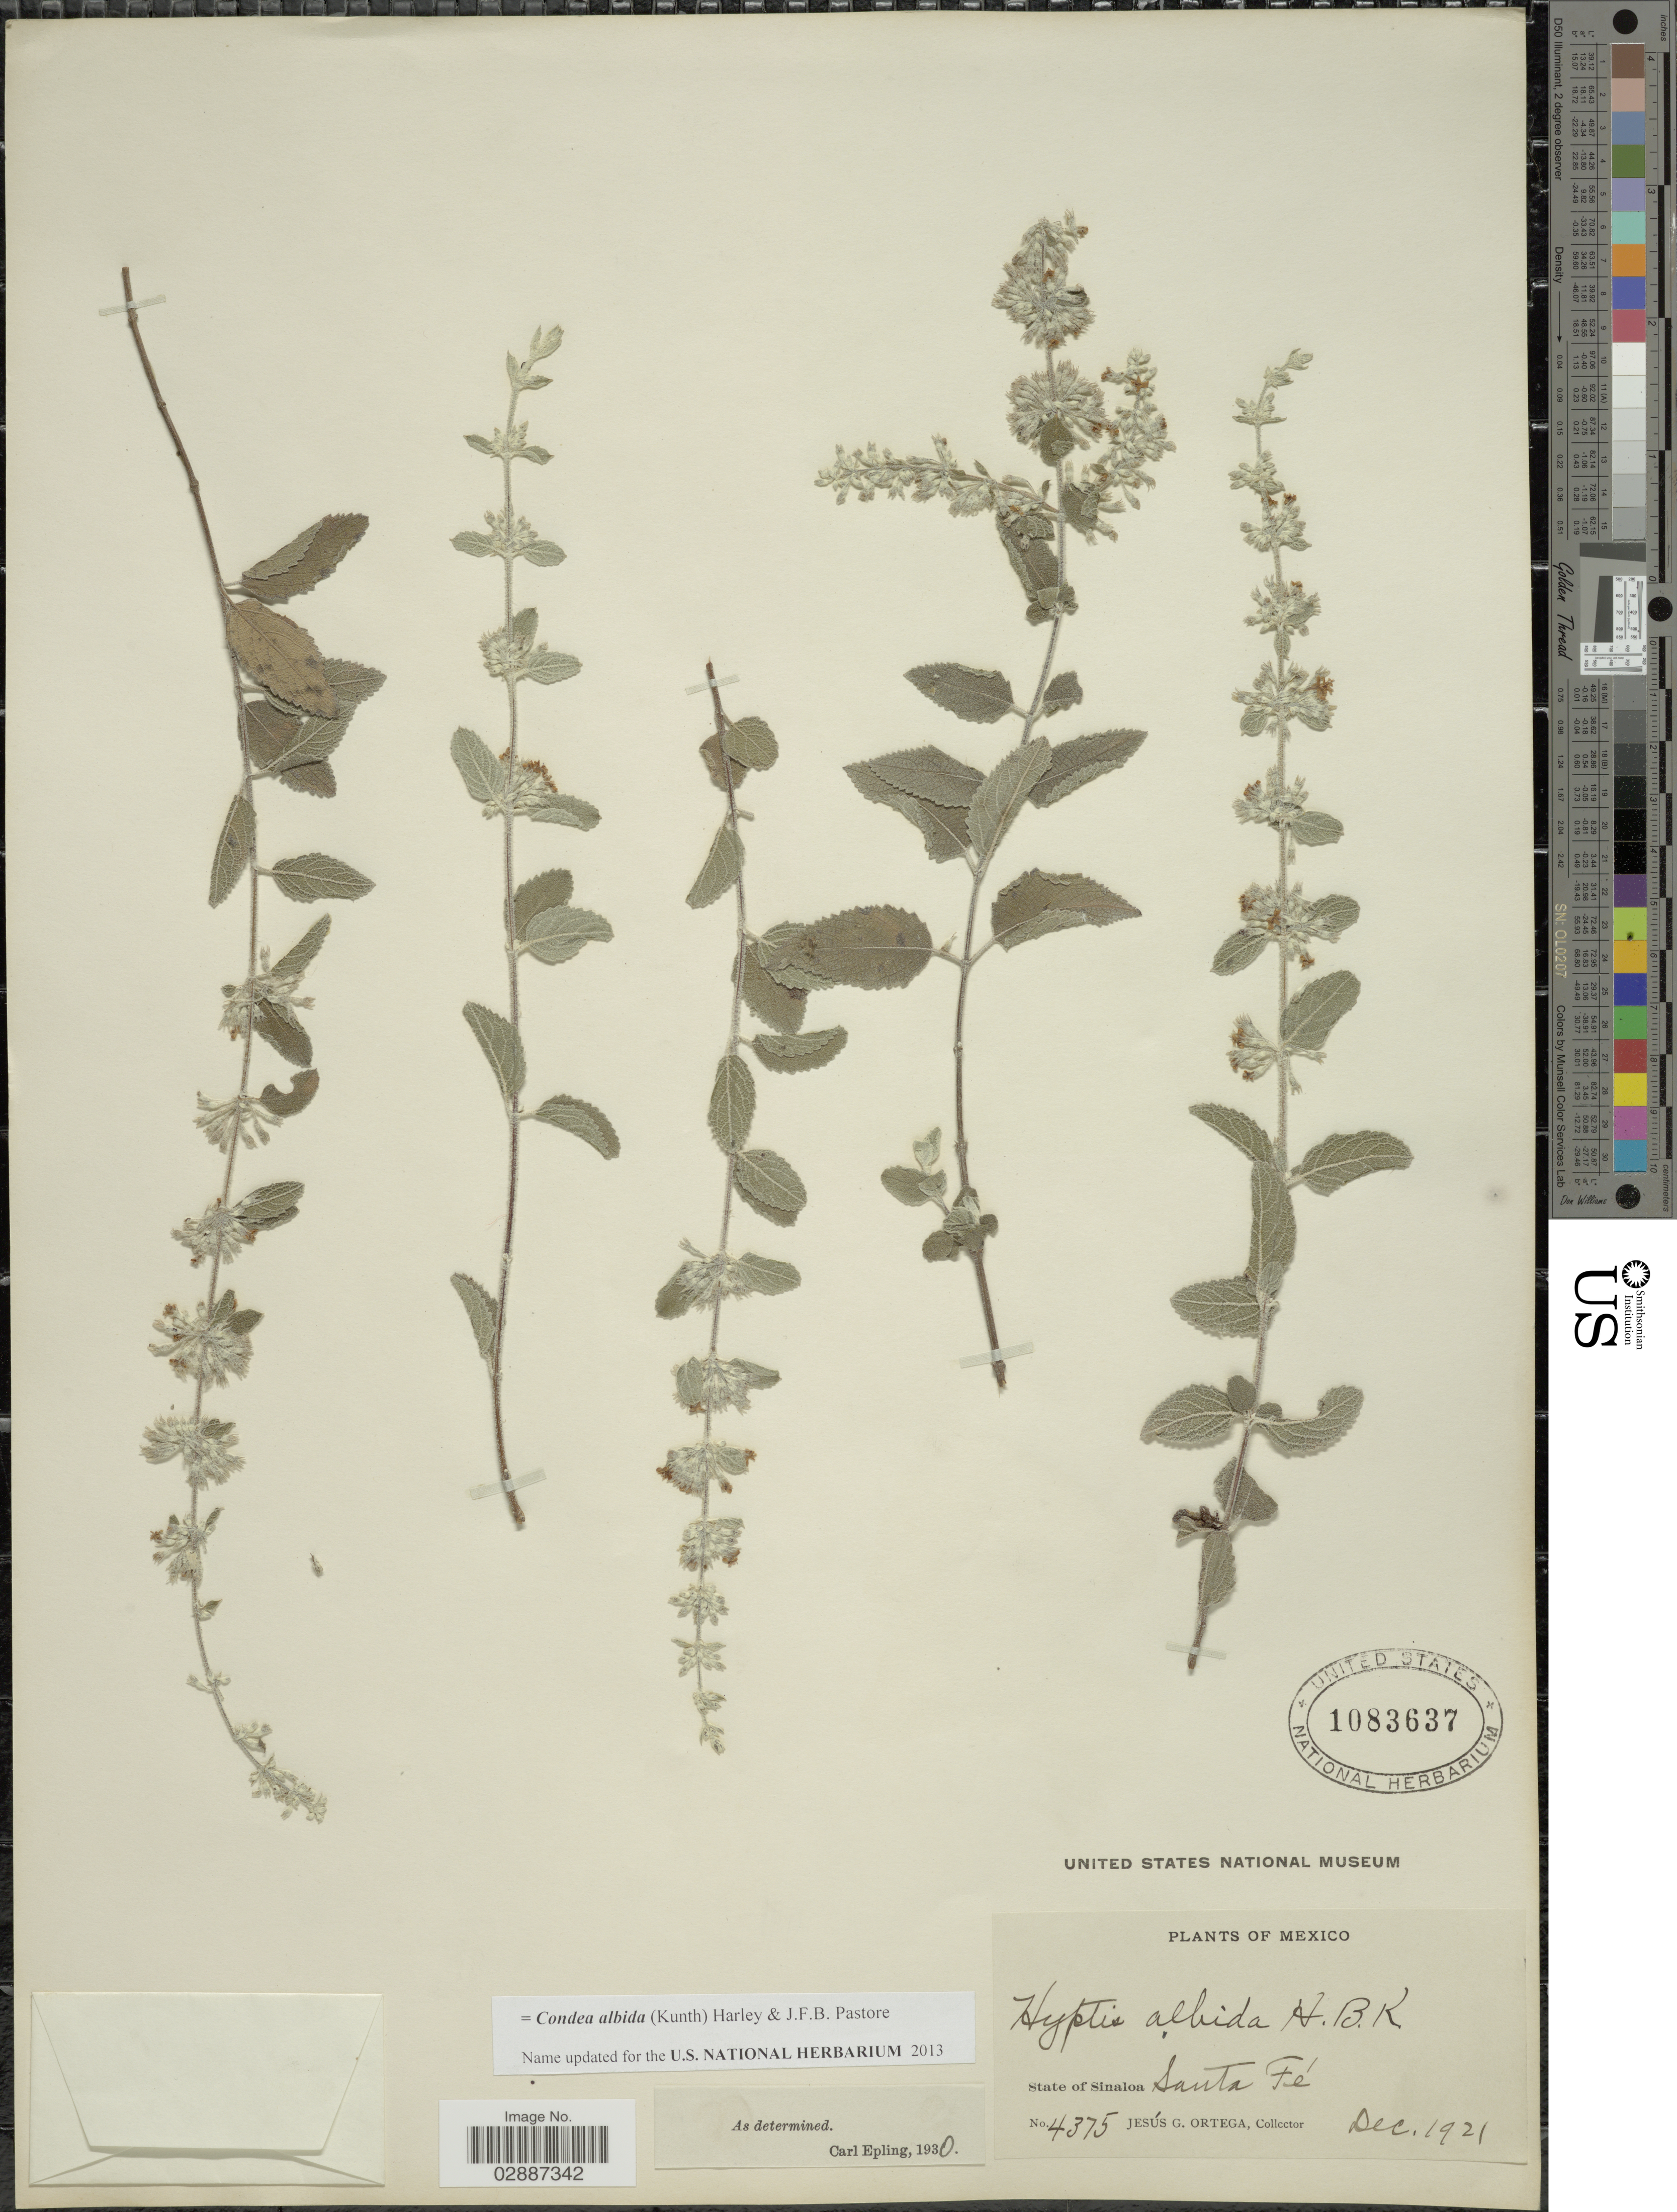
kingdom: Plantae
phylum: Tracheophyta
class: Magnoliopsida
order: Lamiales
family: Lamiaceae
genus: Condea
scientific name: Condea albida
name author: (Kunth) Harley & J.F.B. Pastore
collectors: J. Ortega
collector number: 4375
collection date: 1921-12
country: Mexico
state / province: Sinaloa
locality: Santa Fé.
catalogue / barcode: US 1083637